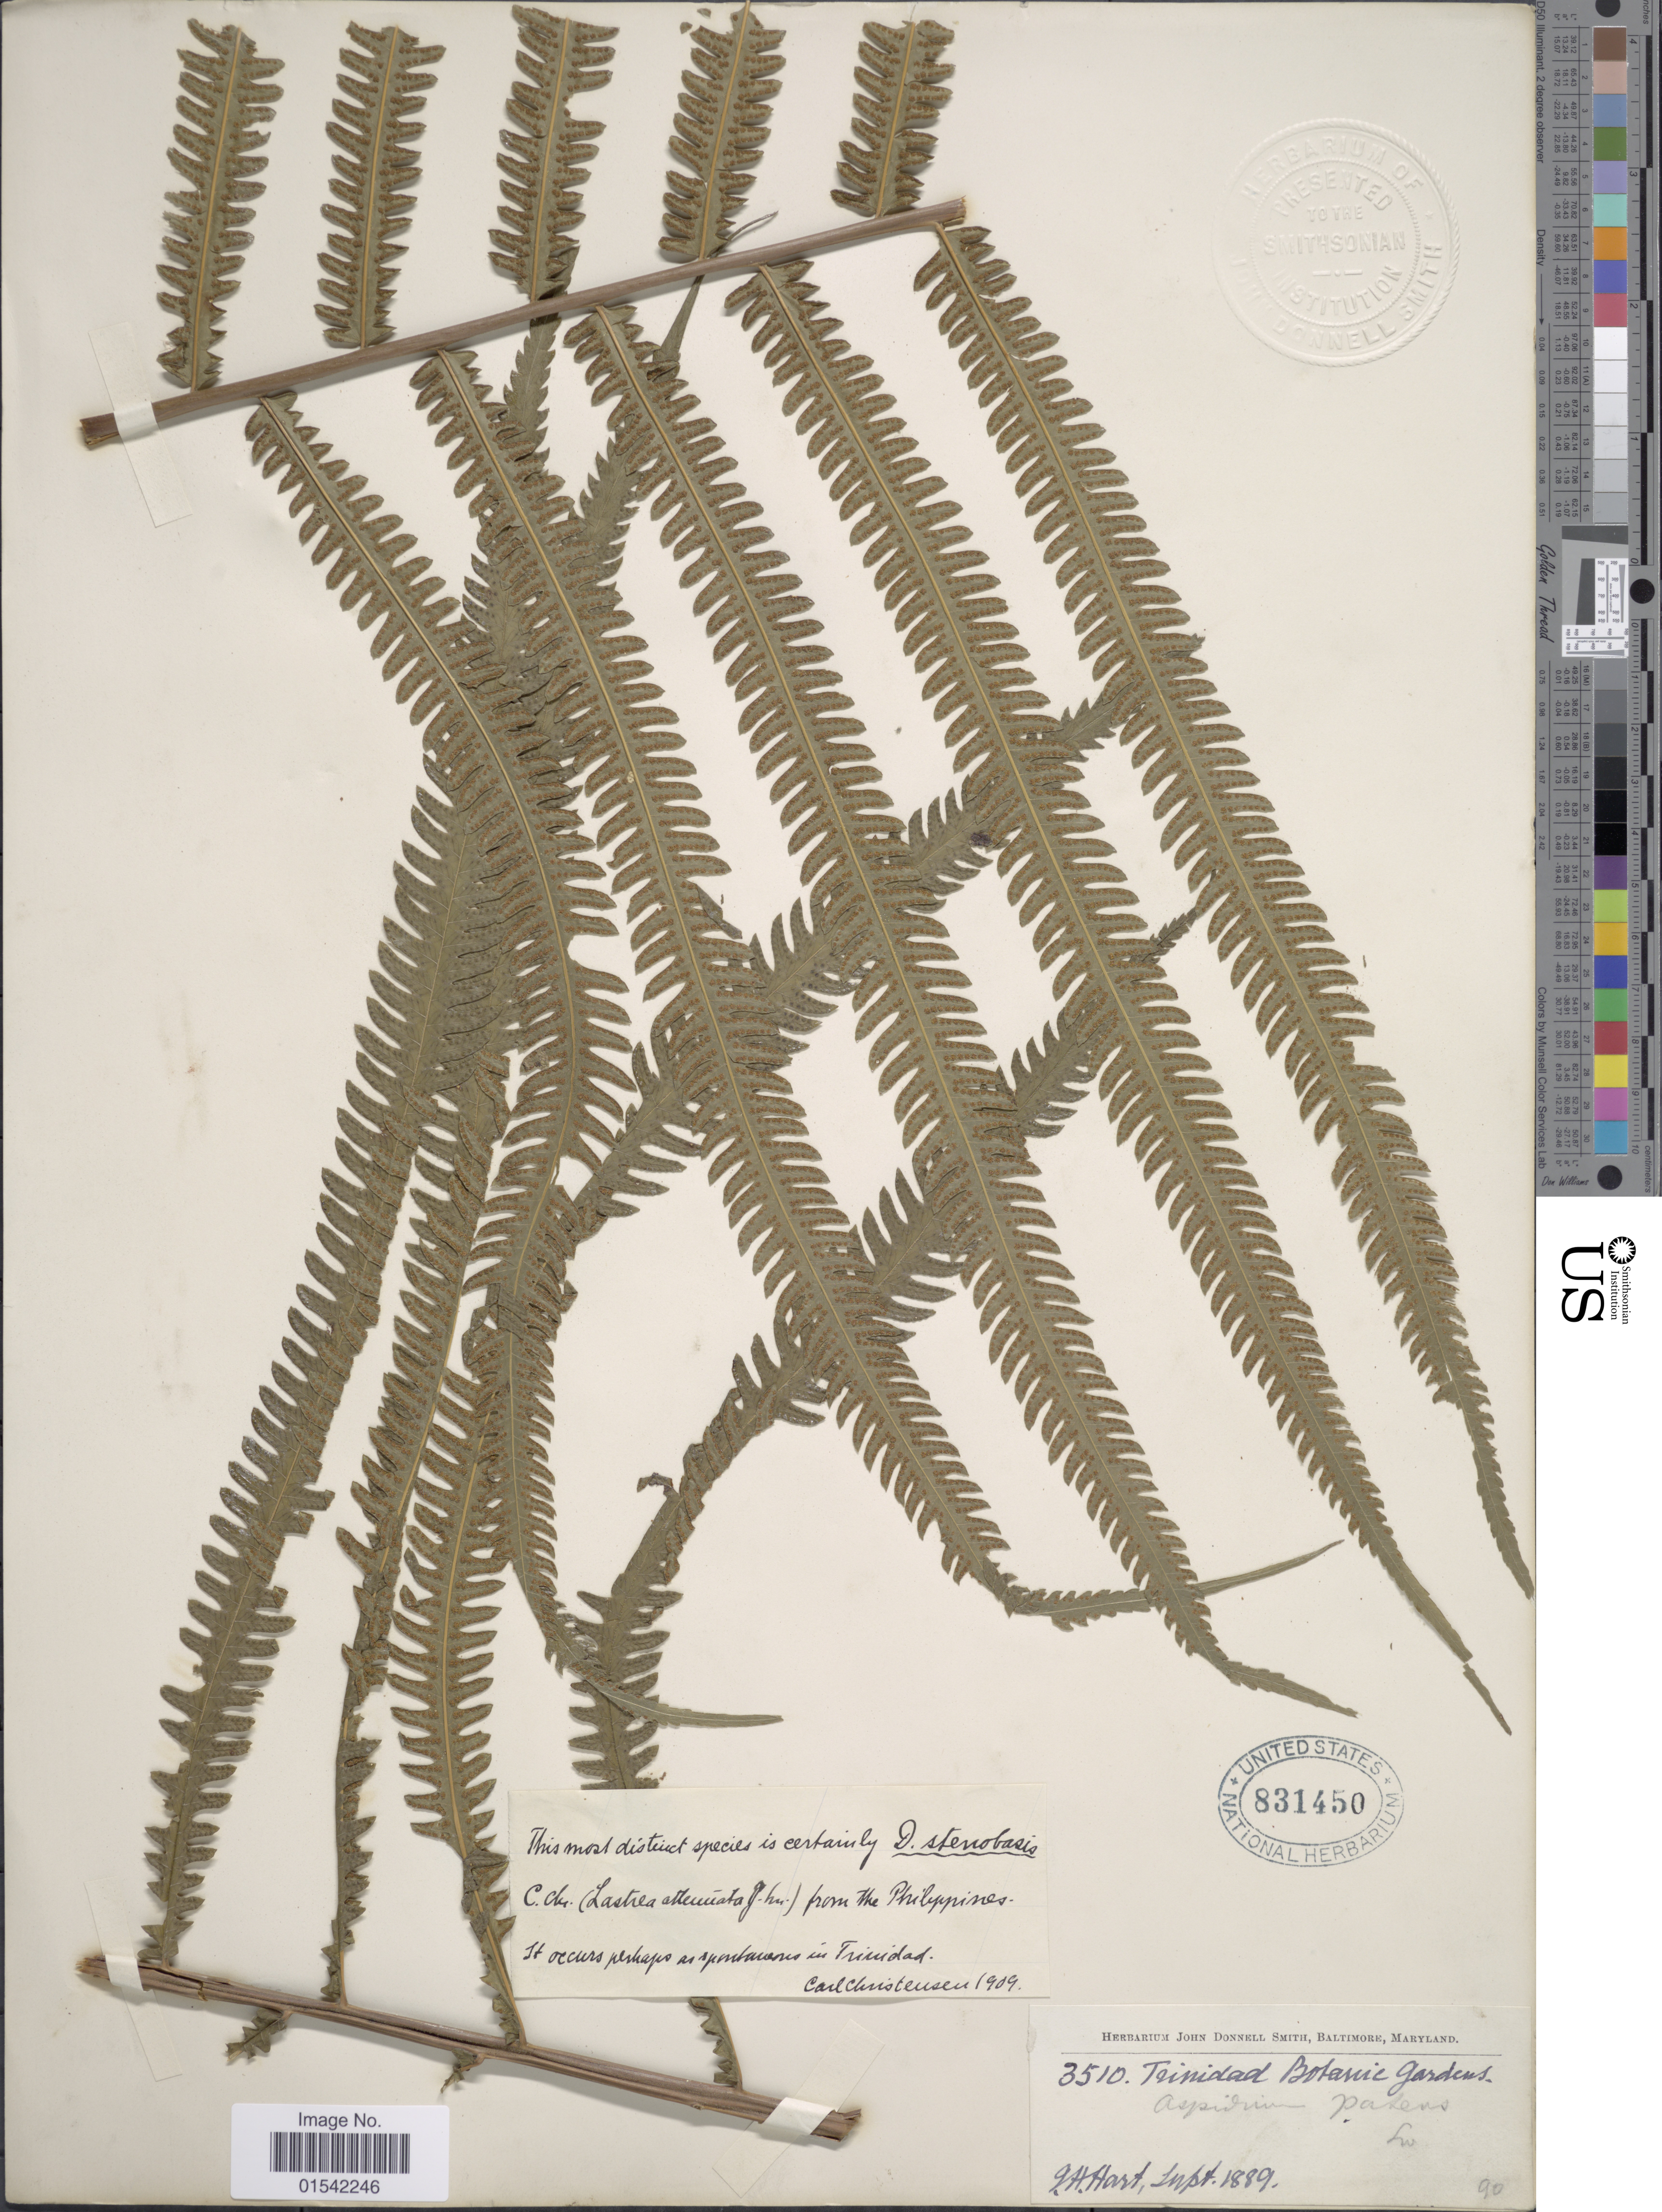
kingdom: Plantae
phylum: Tracheophyta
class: Polypodiopsida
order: Polypodiales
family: Thelypteridaceae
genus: Cyclosorus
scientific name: Cyclosorus opulentus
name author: (Kaulf.) Nakaike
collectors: J. H. Hart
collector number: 3510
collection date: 1889-09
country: Trinidad and Tobago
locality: Trinidad Botanic Gardens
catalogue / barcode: US 831450